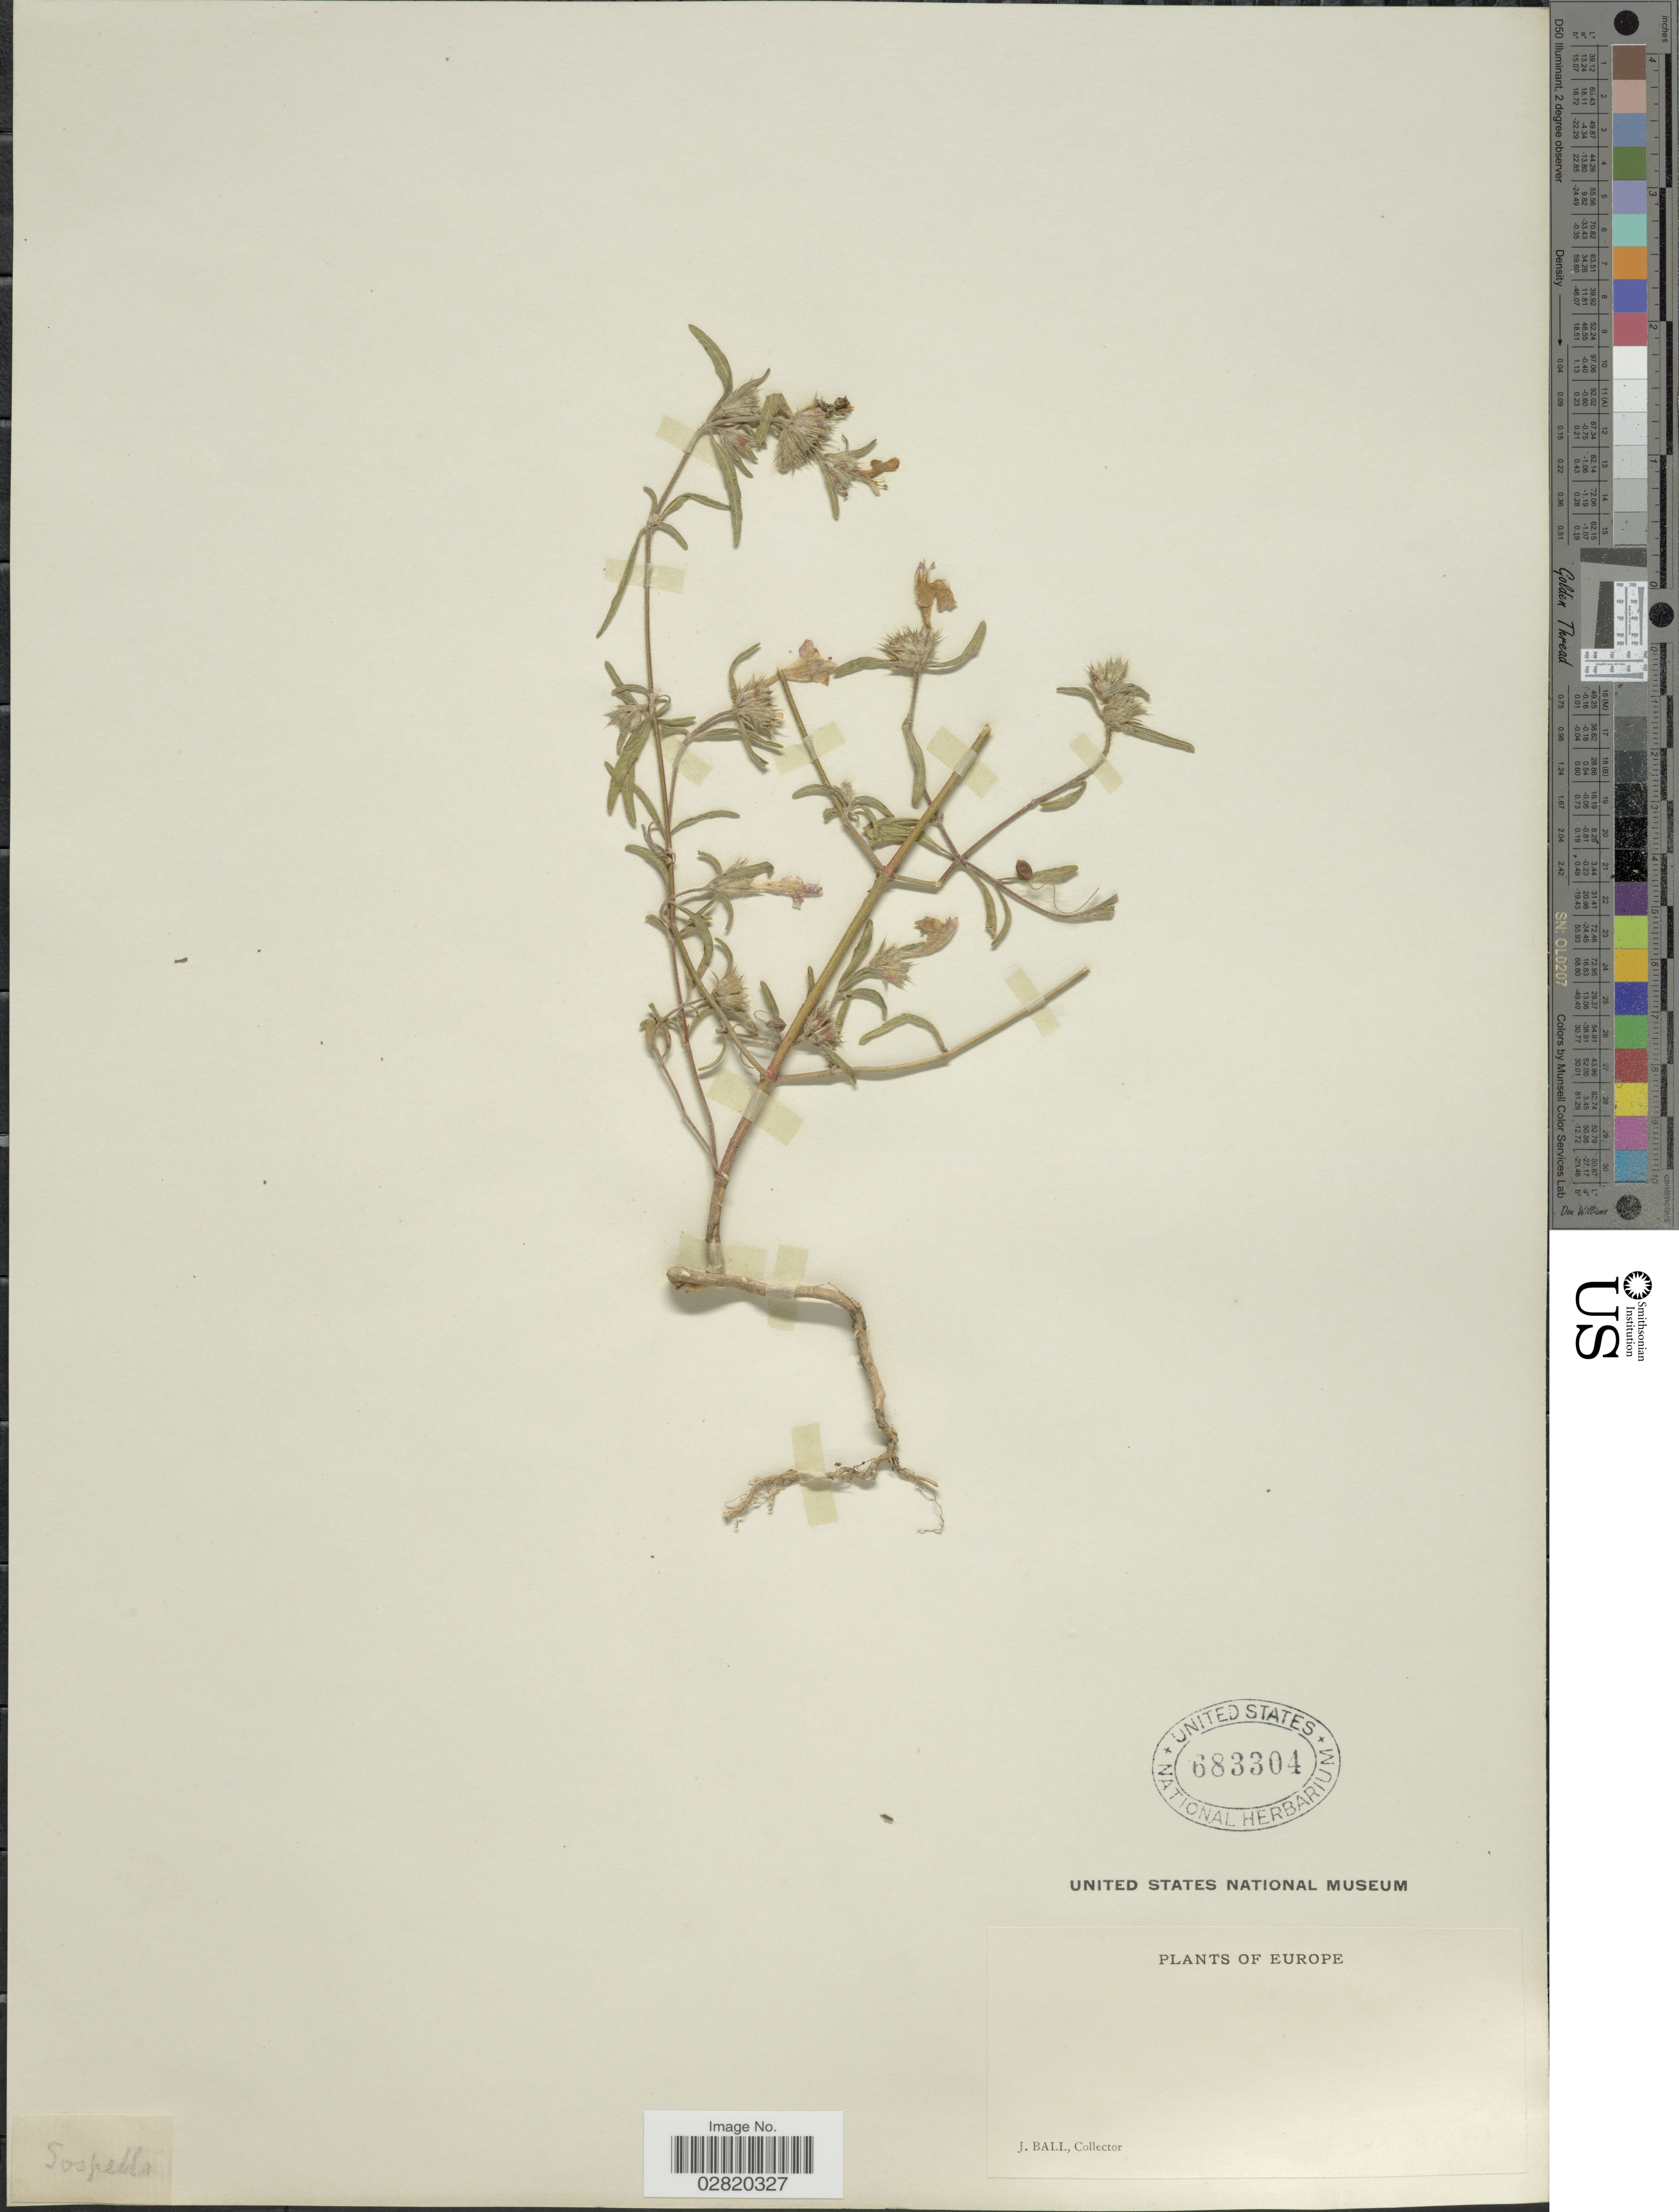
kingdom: Plantae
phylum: Tracheophyta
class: Magnoliopsida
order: Lamiales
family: Lamiaceae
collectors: J. Ball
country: France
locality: Europe. Sospella [unsure placement]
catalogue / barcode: US 683304